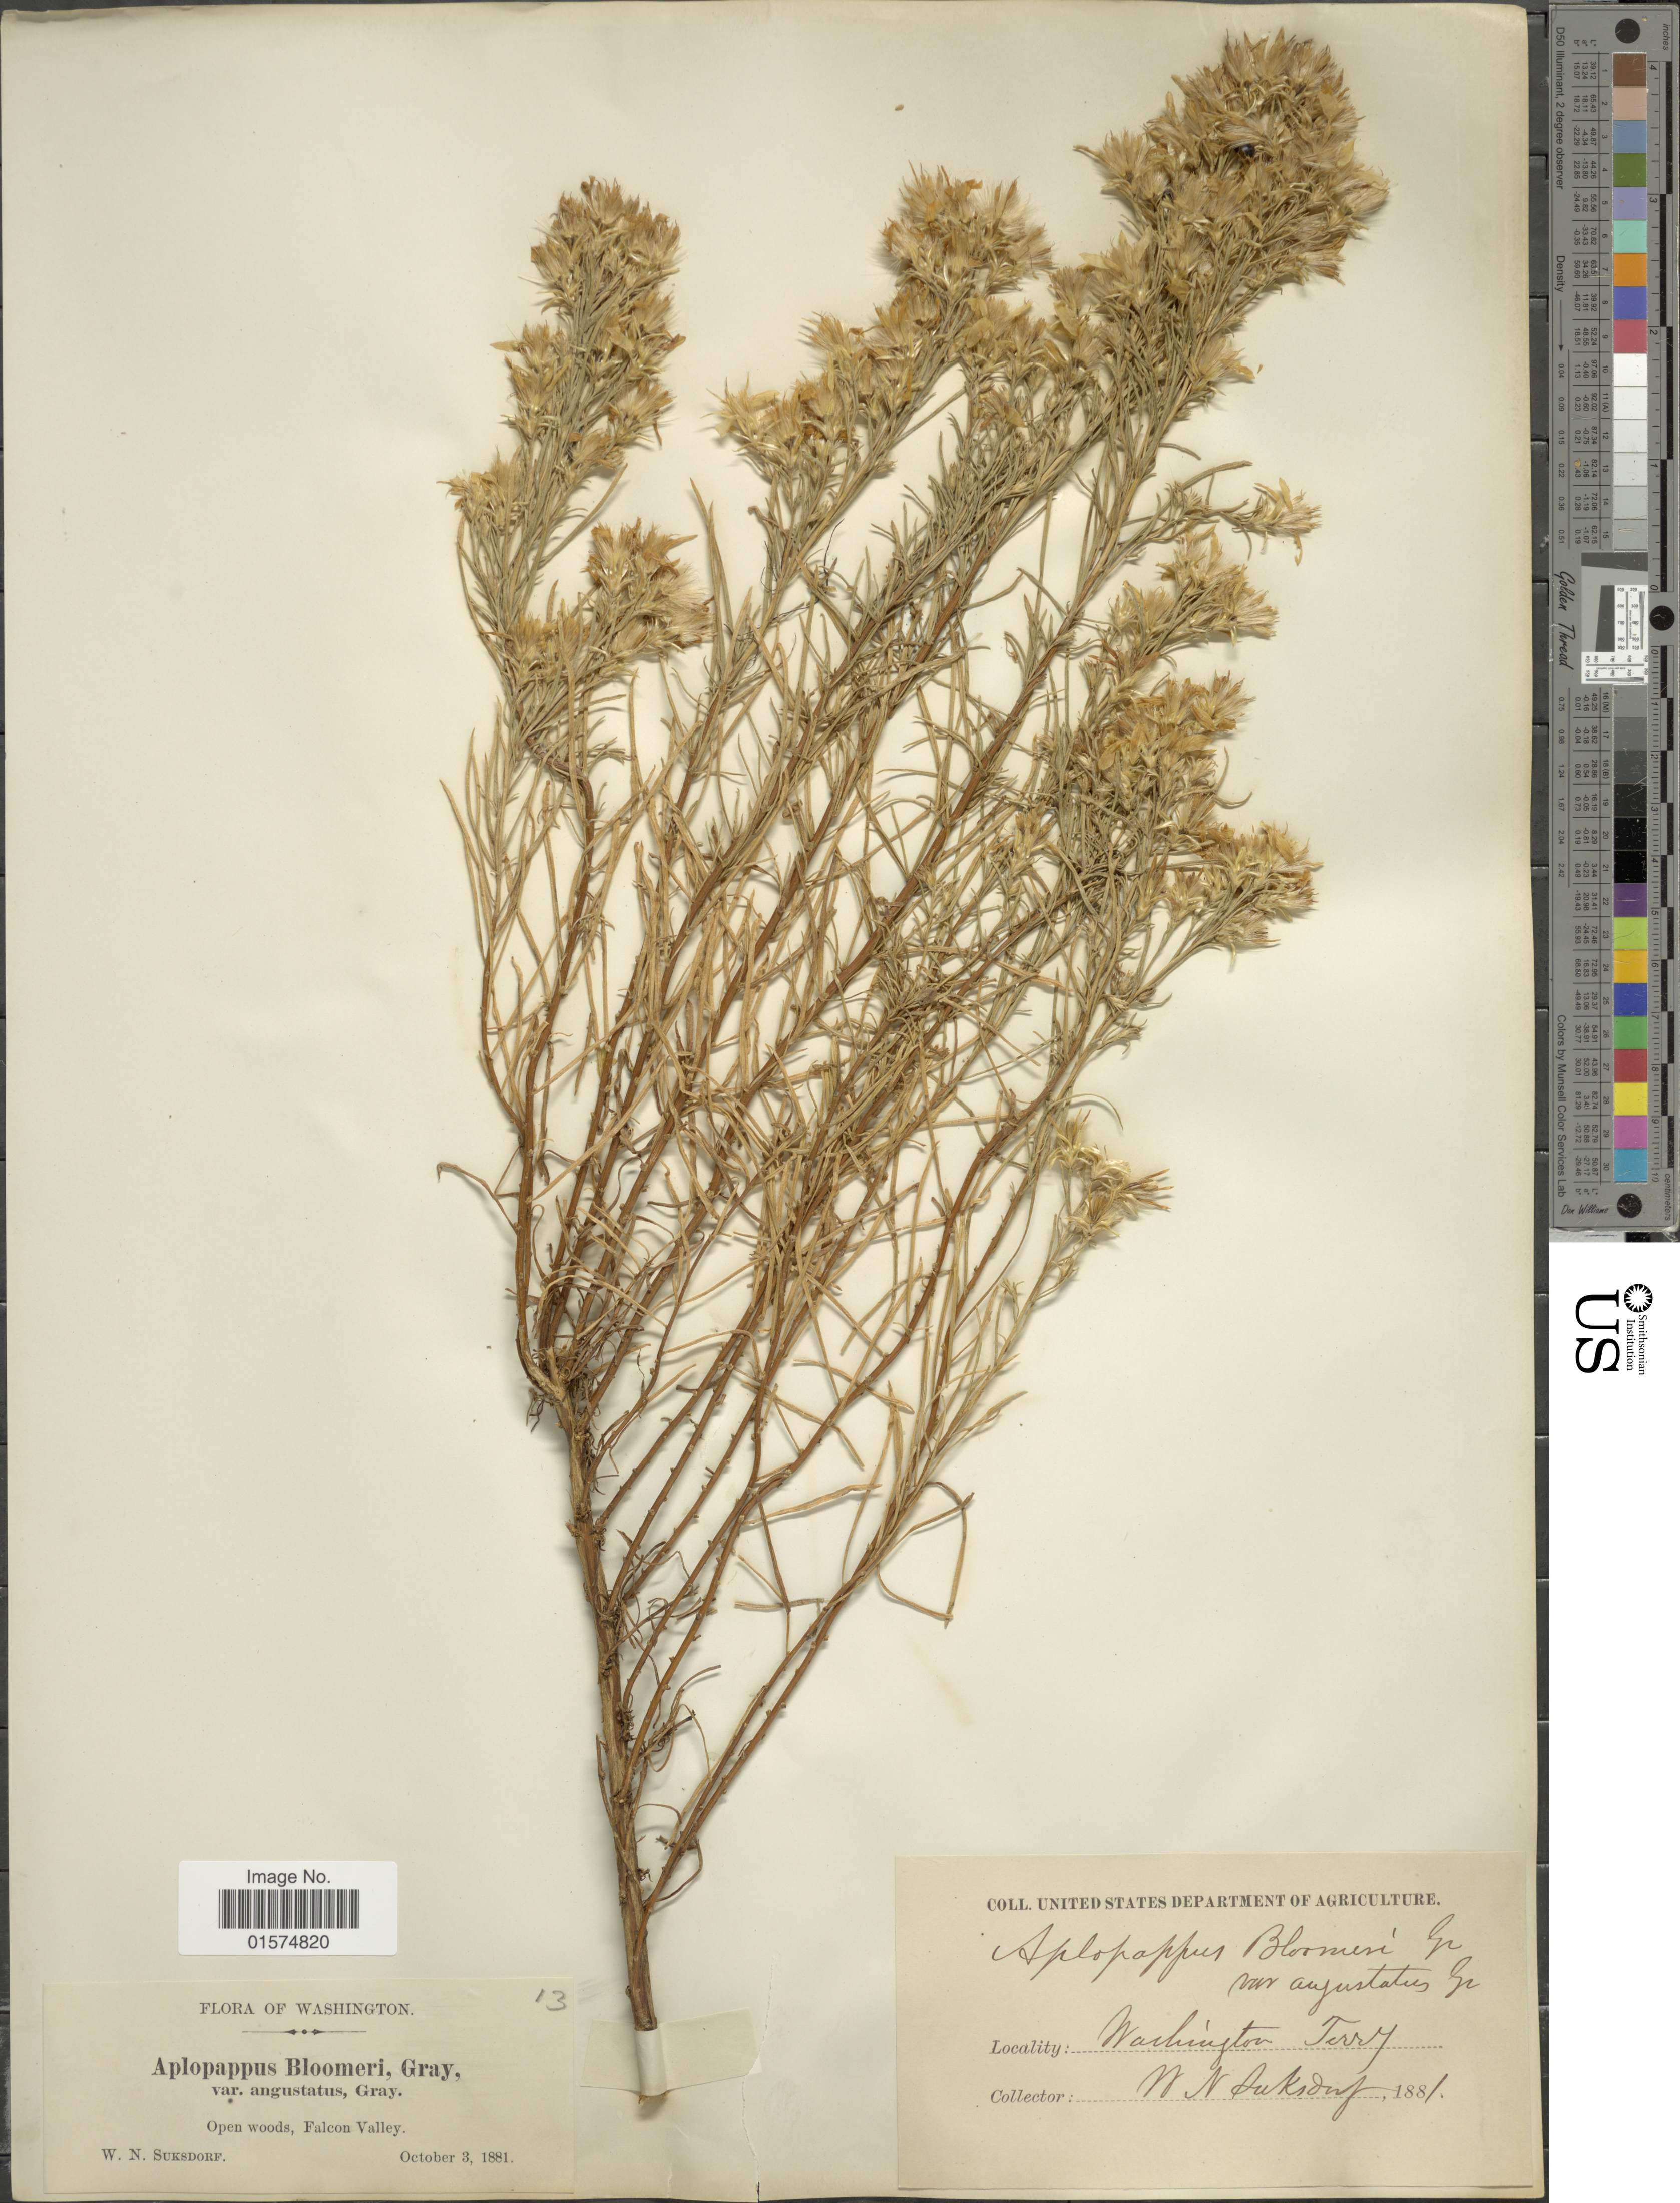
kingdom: Plantae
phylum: Tracheophyta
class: Magnoliopsida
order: Asterales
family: Asteraceae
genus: Ericameria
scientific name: Ericameria bloomeri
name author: (A. Gray) J.F. Macbr.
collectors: W. N. Suksdorf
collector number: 13?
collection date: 1881-10-03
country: United States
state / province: Washington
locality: Falcon Valley. Washington Terr.